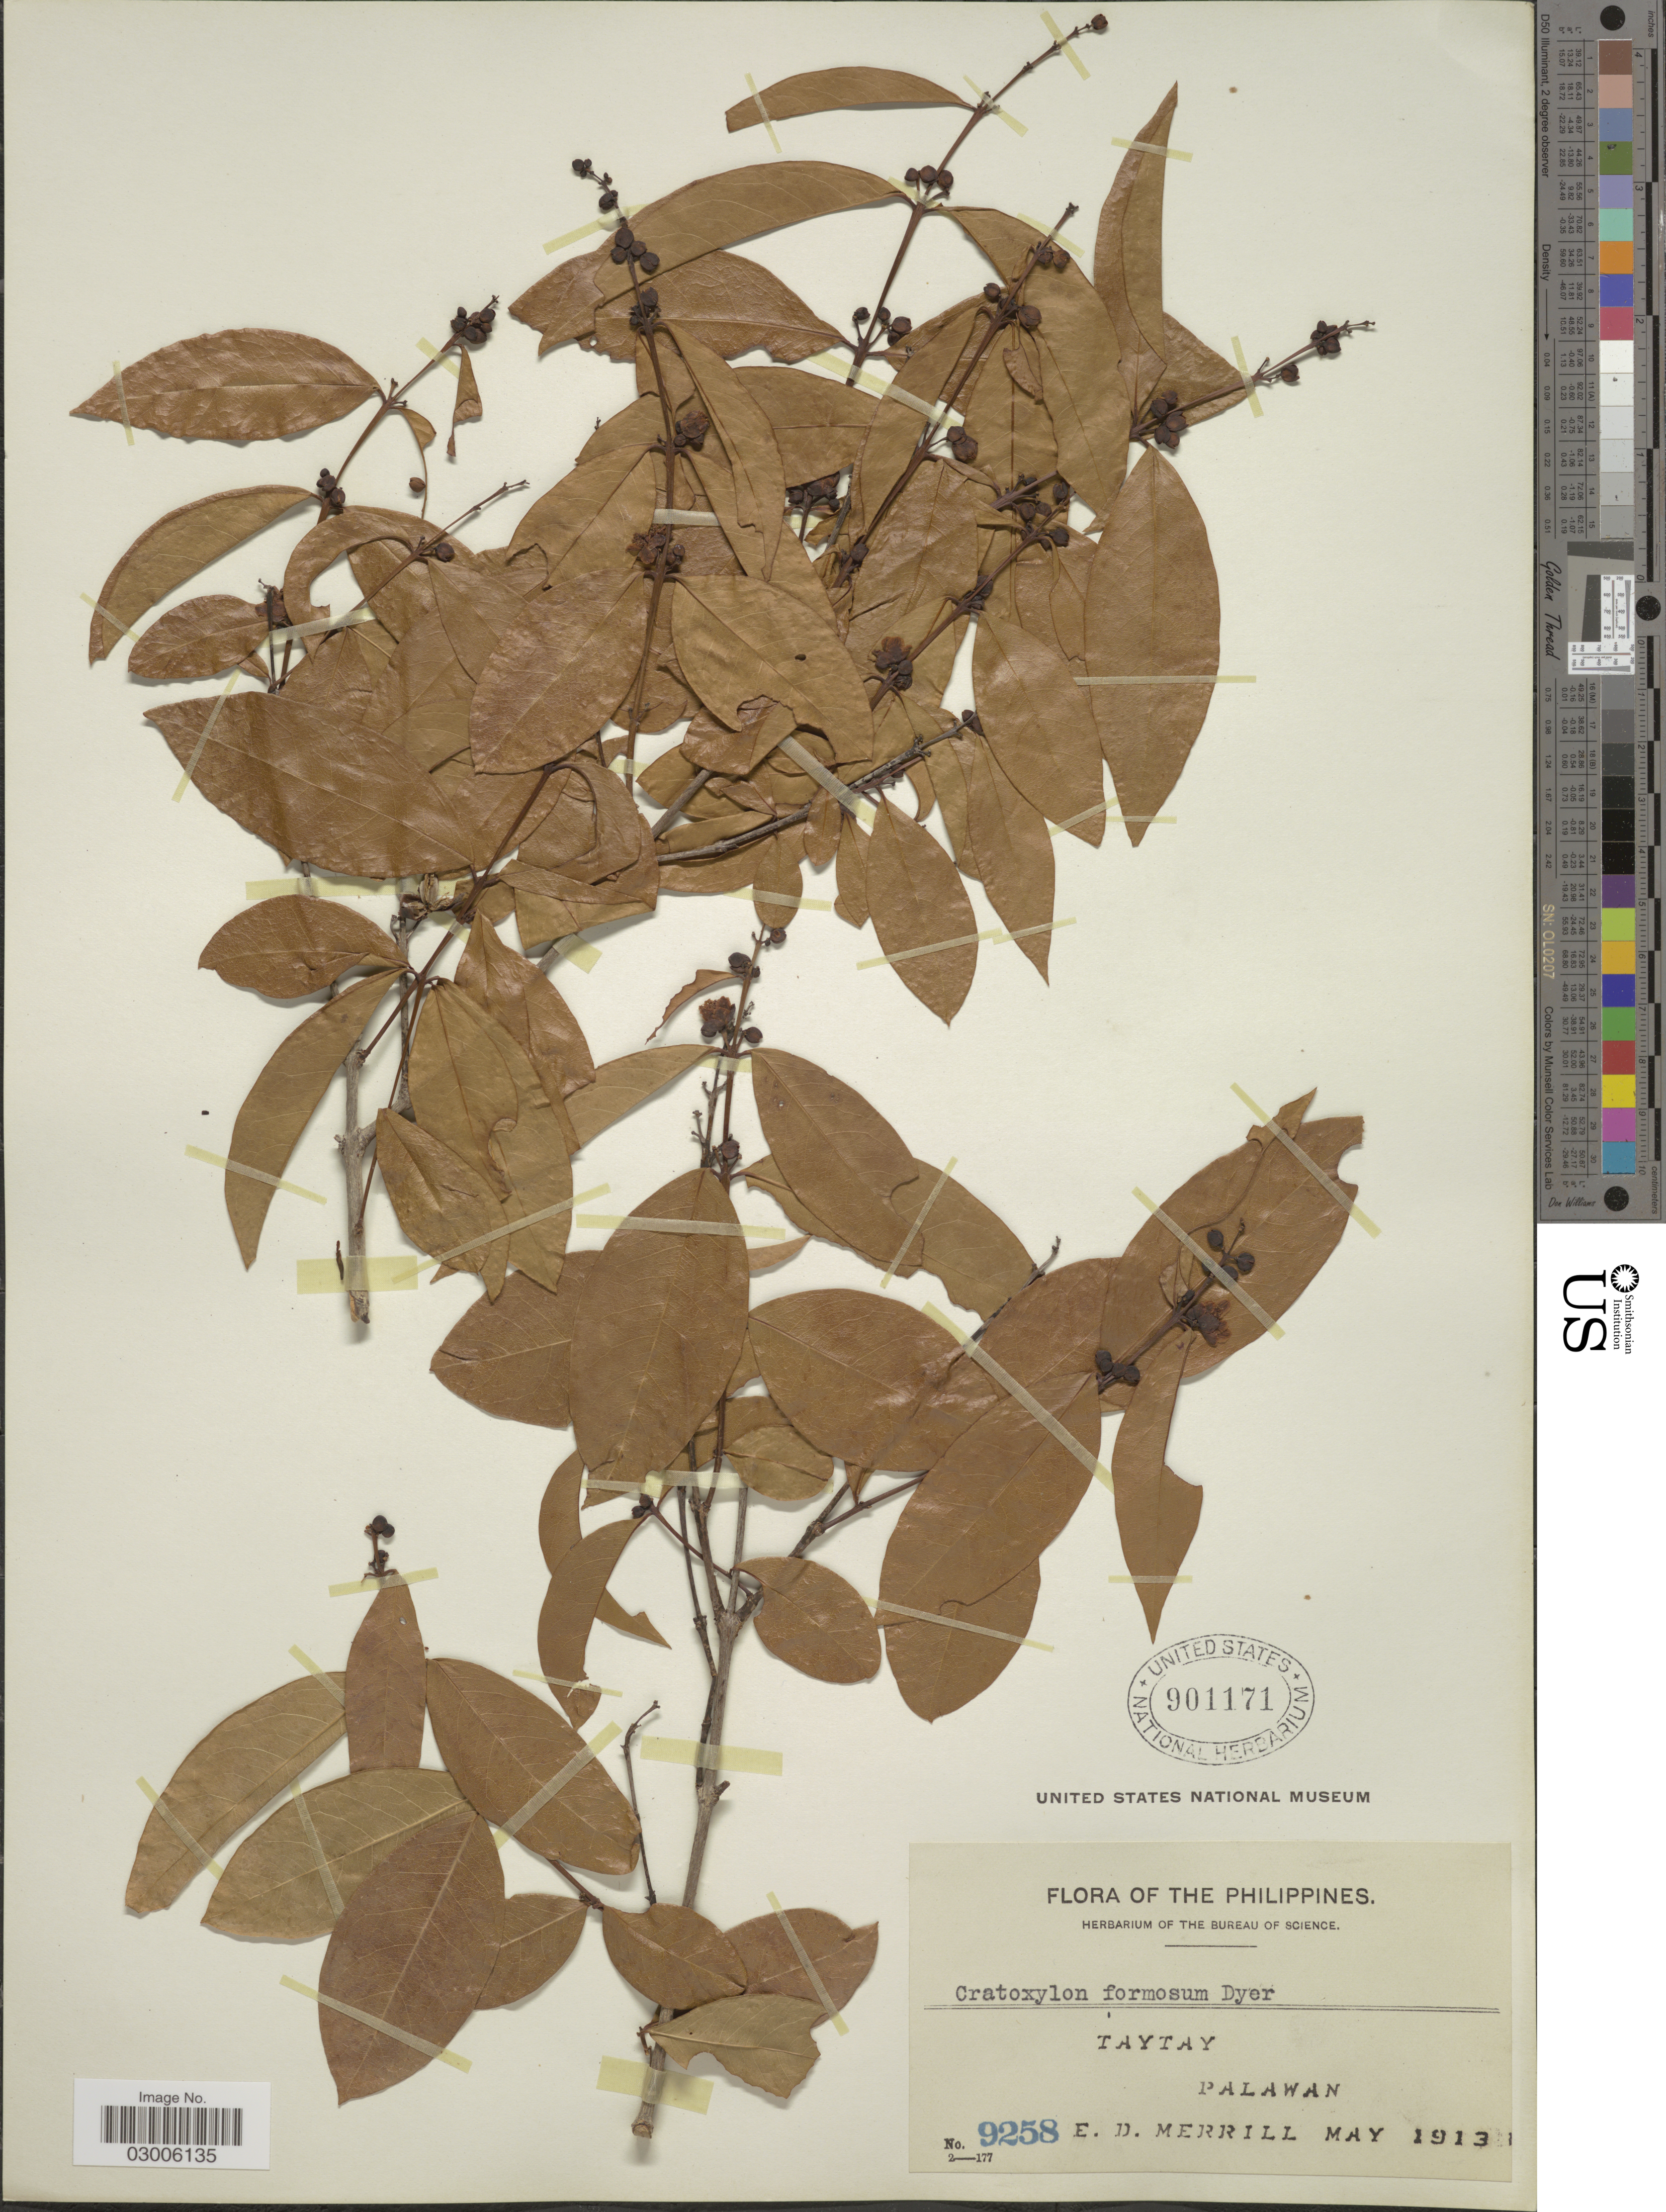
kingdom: Plantae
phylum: Tracheophyta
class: Magnoliopsida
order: Malpighiales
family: Hypericaceae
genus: Cratoxylum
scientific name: Cratoxylum cochinchinense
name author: (Lour.) Blume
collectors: E. D. Merrill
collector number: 9258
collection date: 1913-05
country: Philippines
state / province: Mimaropa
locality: Taytay. Palawan.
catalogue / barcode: US 901171